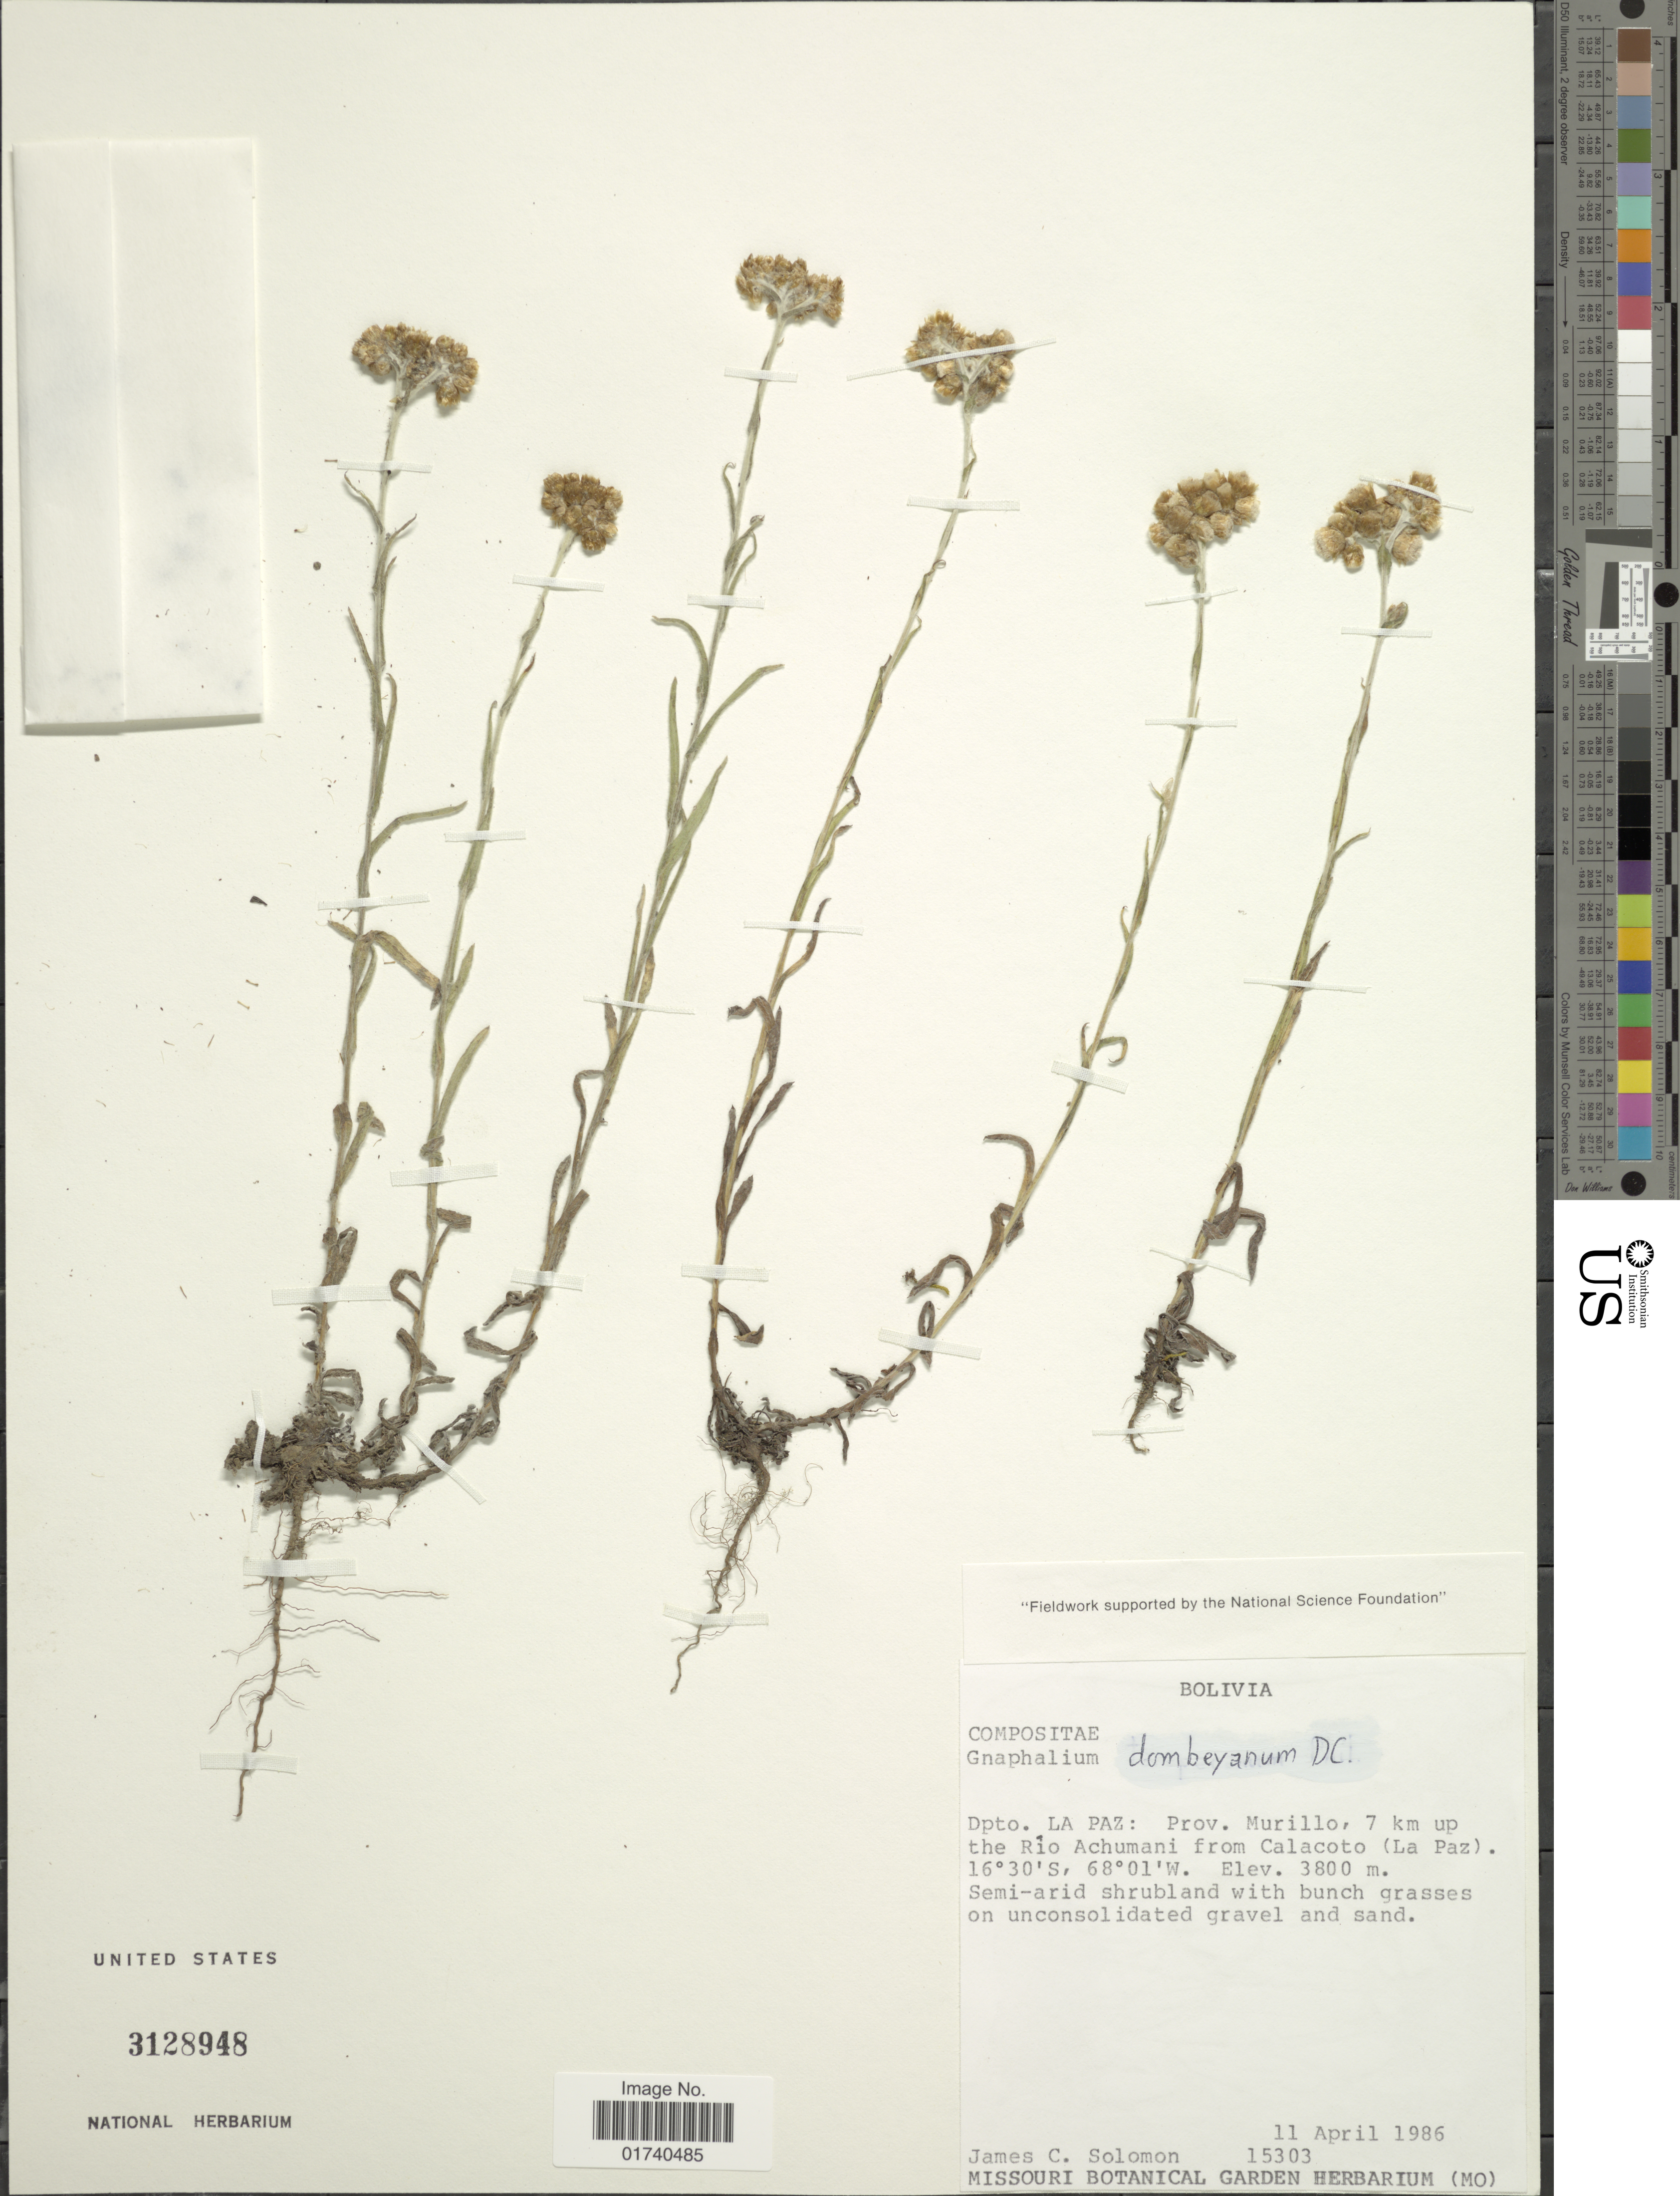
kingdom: Plantae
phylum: Tracheophyta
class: Magnoliopsida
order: Asterales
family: Asteraceae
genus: Pseudognaphalium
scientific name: Pseudognaphalium dombeyanum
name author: (DC.) Anderb.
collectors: J. C. Solomon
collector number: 15303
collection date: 1986-04-11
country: Bolivia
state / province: La Paz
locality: Dpto. La Paz: Prov. Murillo, 7 km up the Rio Achumani from Calacoto (La Paz).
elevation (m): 3800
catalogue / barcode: US 3128948